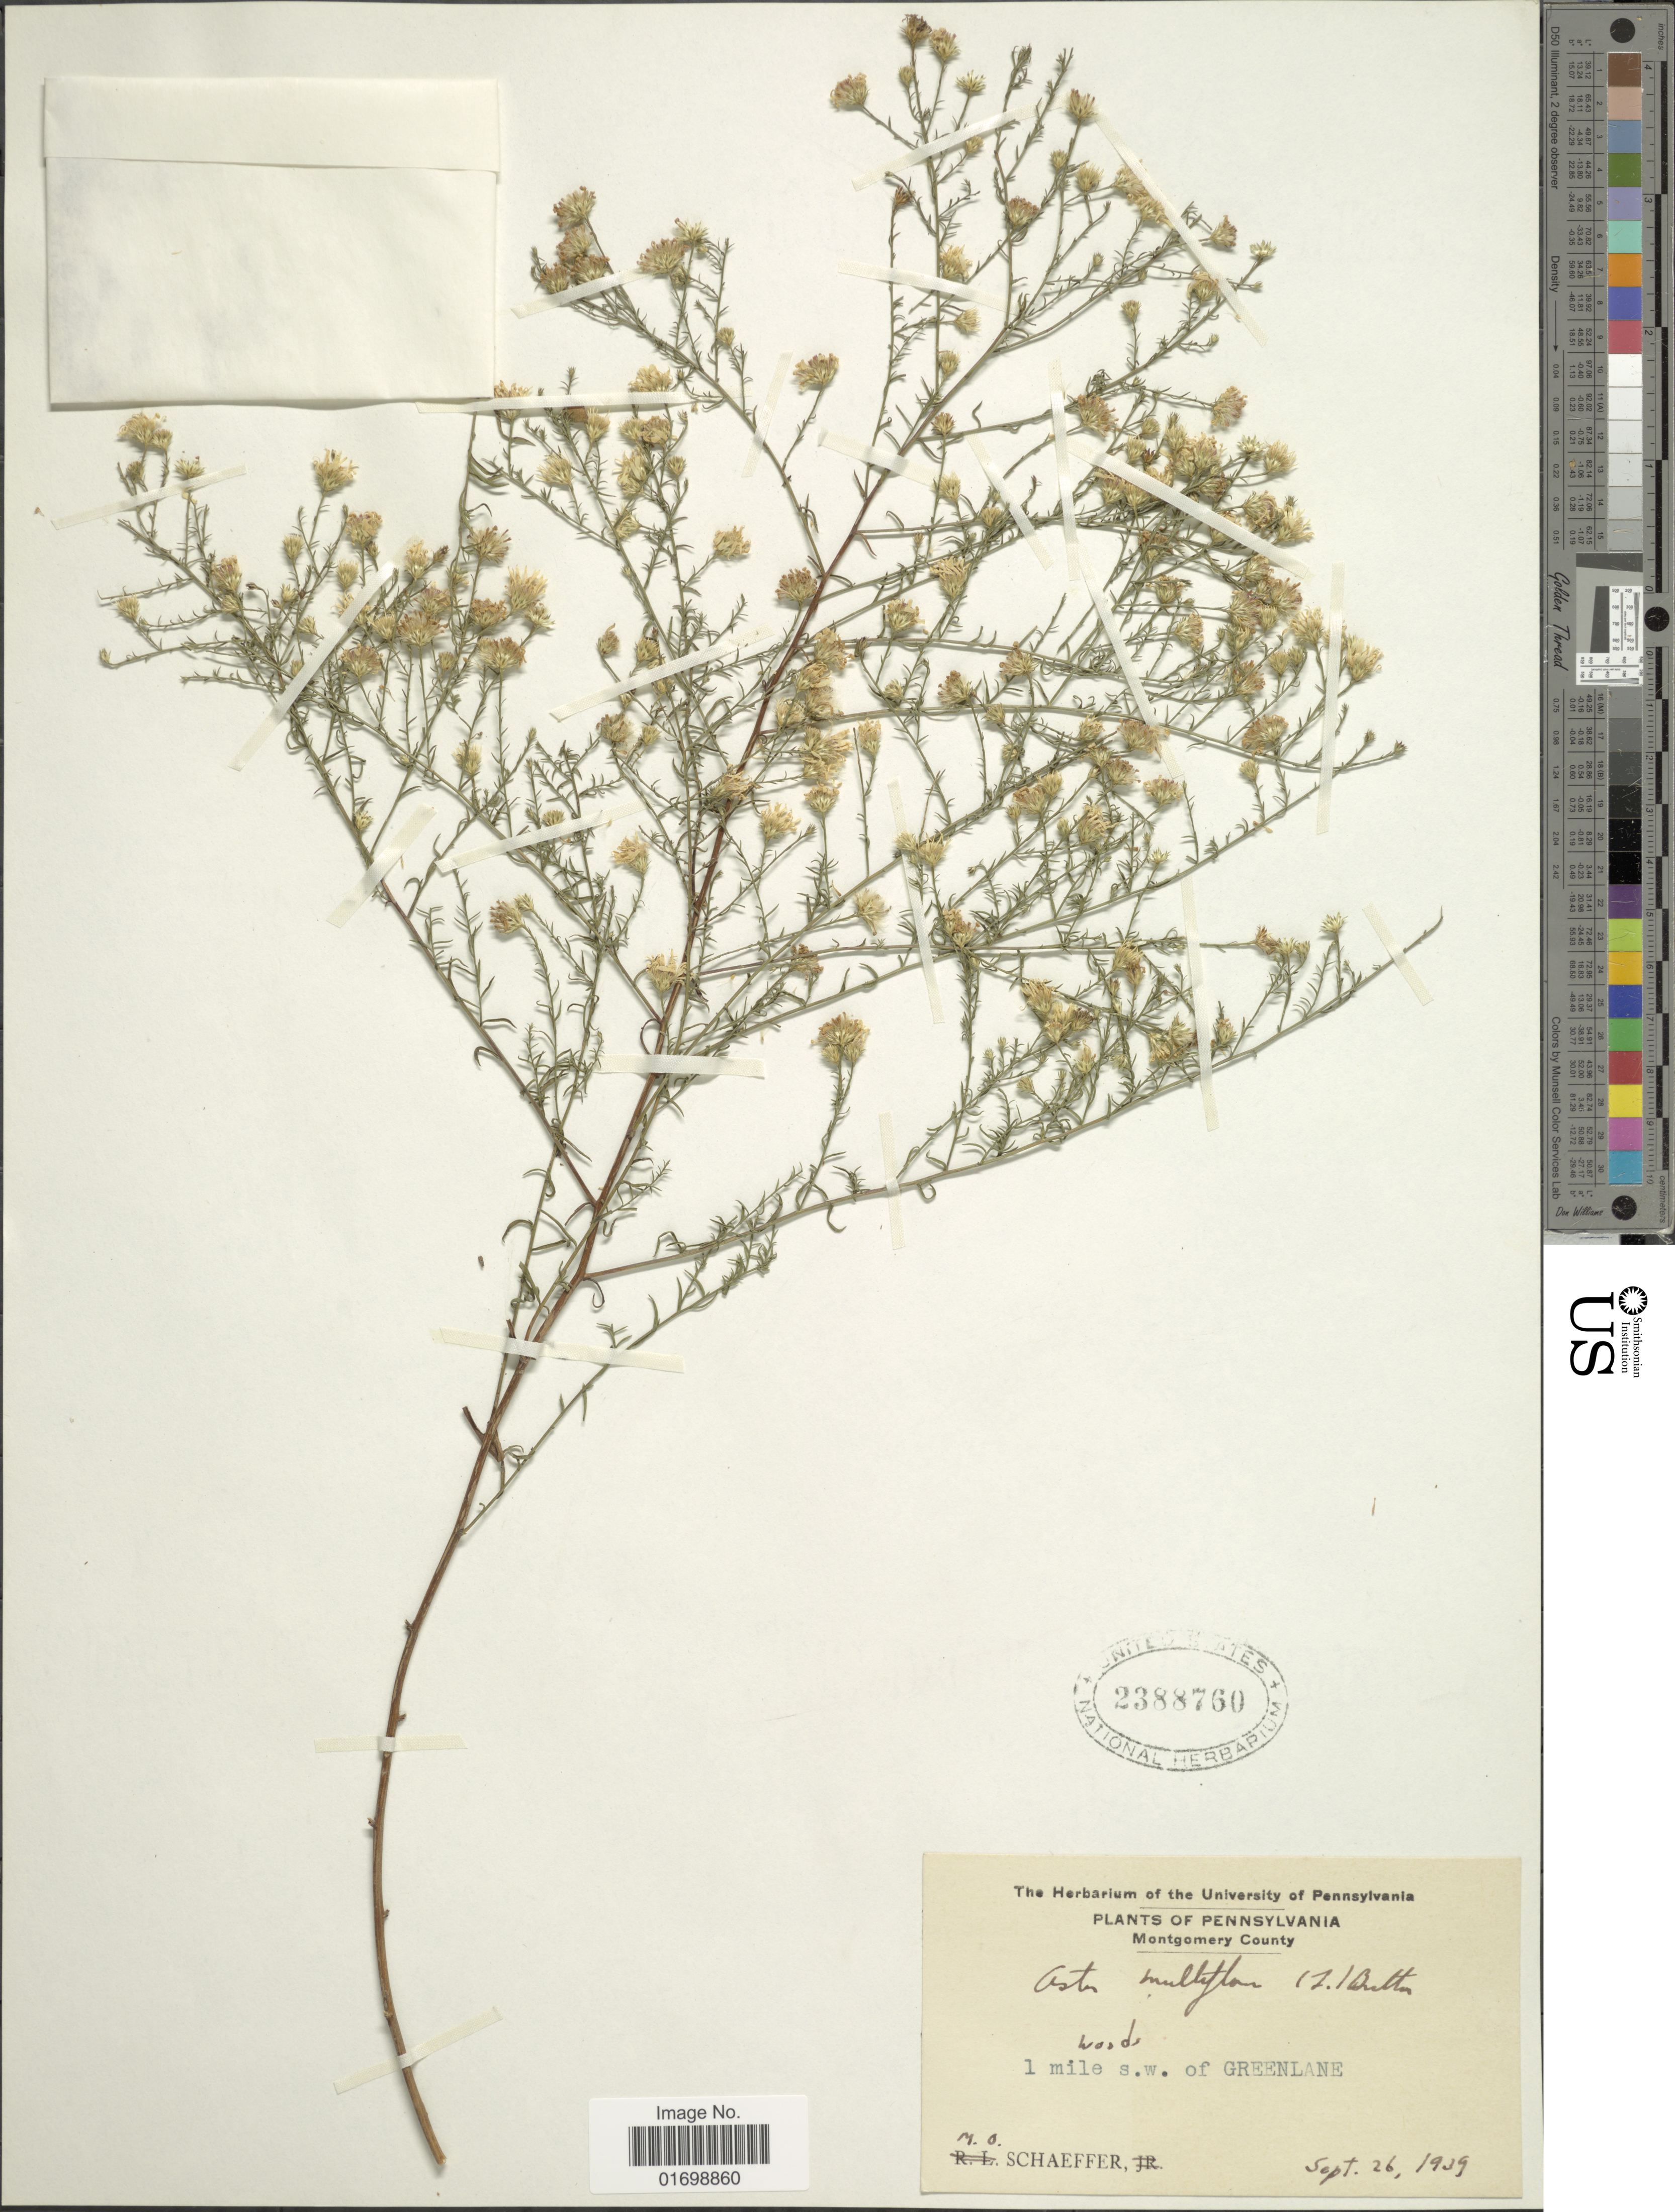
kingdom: Plantae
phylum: Tracheophyta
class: Magnoliopsida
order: Asterales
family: Asteraceae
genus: Symphyotrichum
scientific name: Symphyotrichum ericoides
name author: (L.) G.L. Nesom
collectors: M. Schaeffer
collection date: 1939-09-26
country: United States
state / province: Pennsylvania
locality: Montgomery County, 1 mile s.w. of Greenlane, woods.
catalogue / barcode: US 2388760